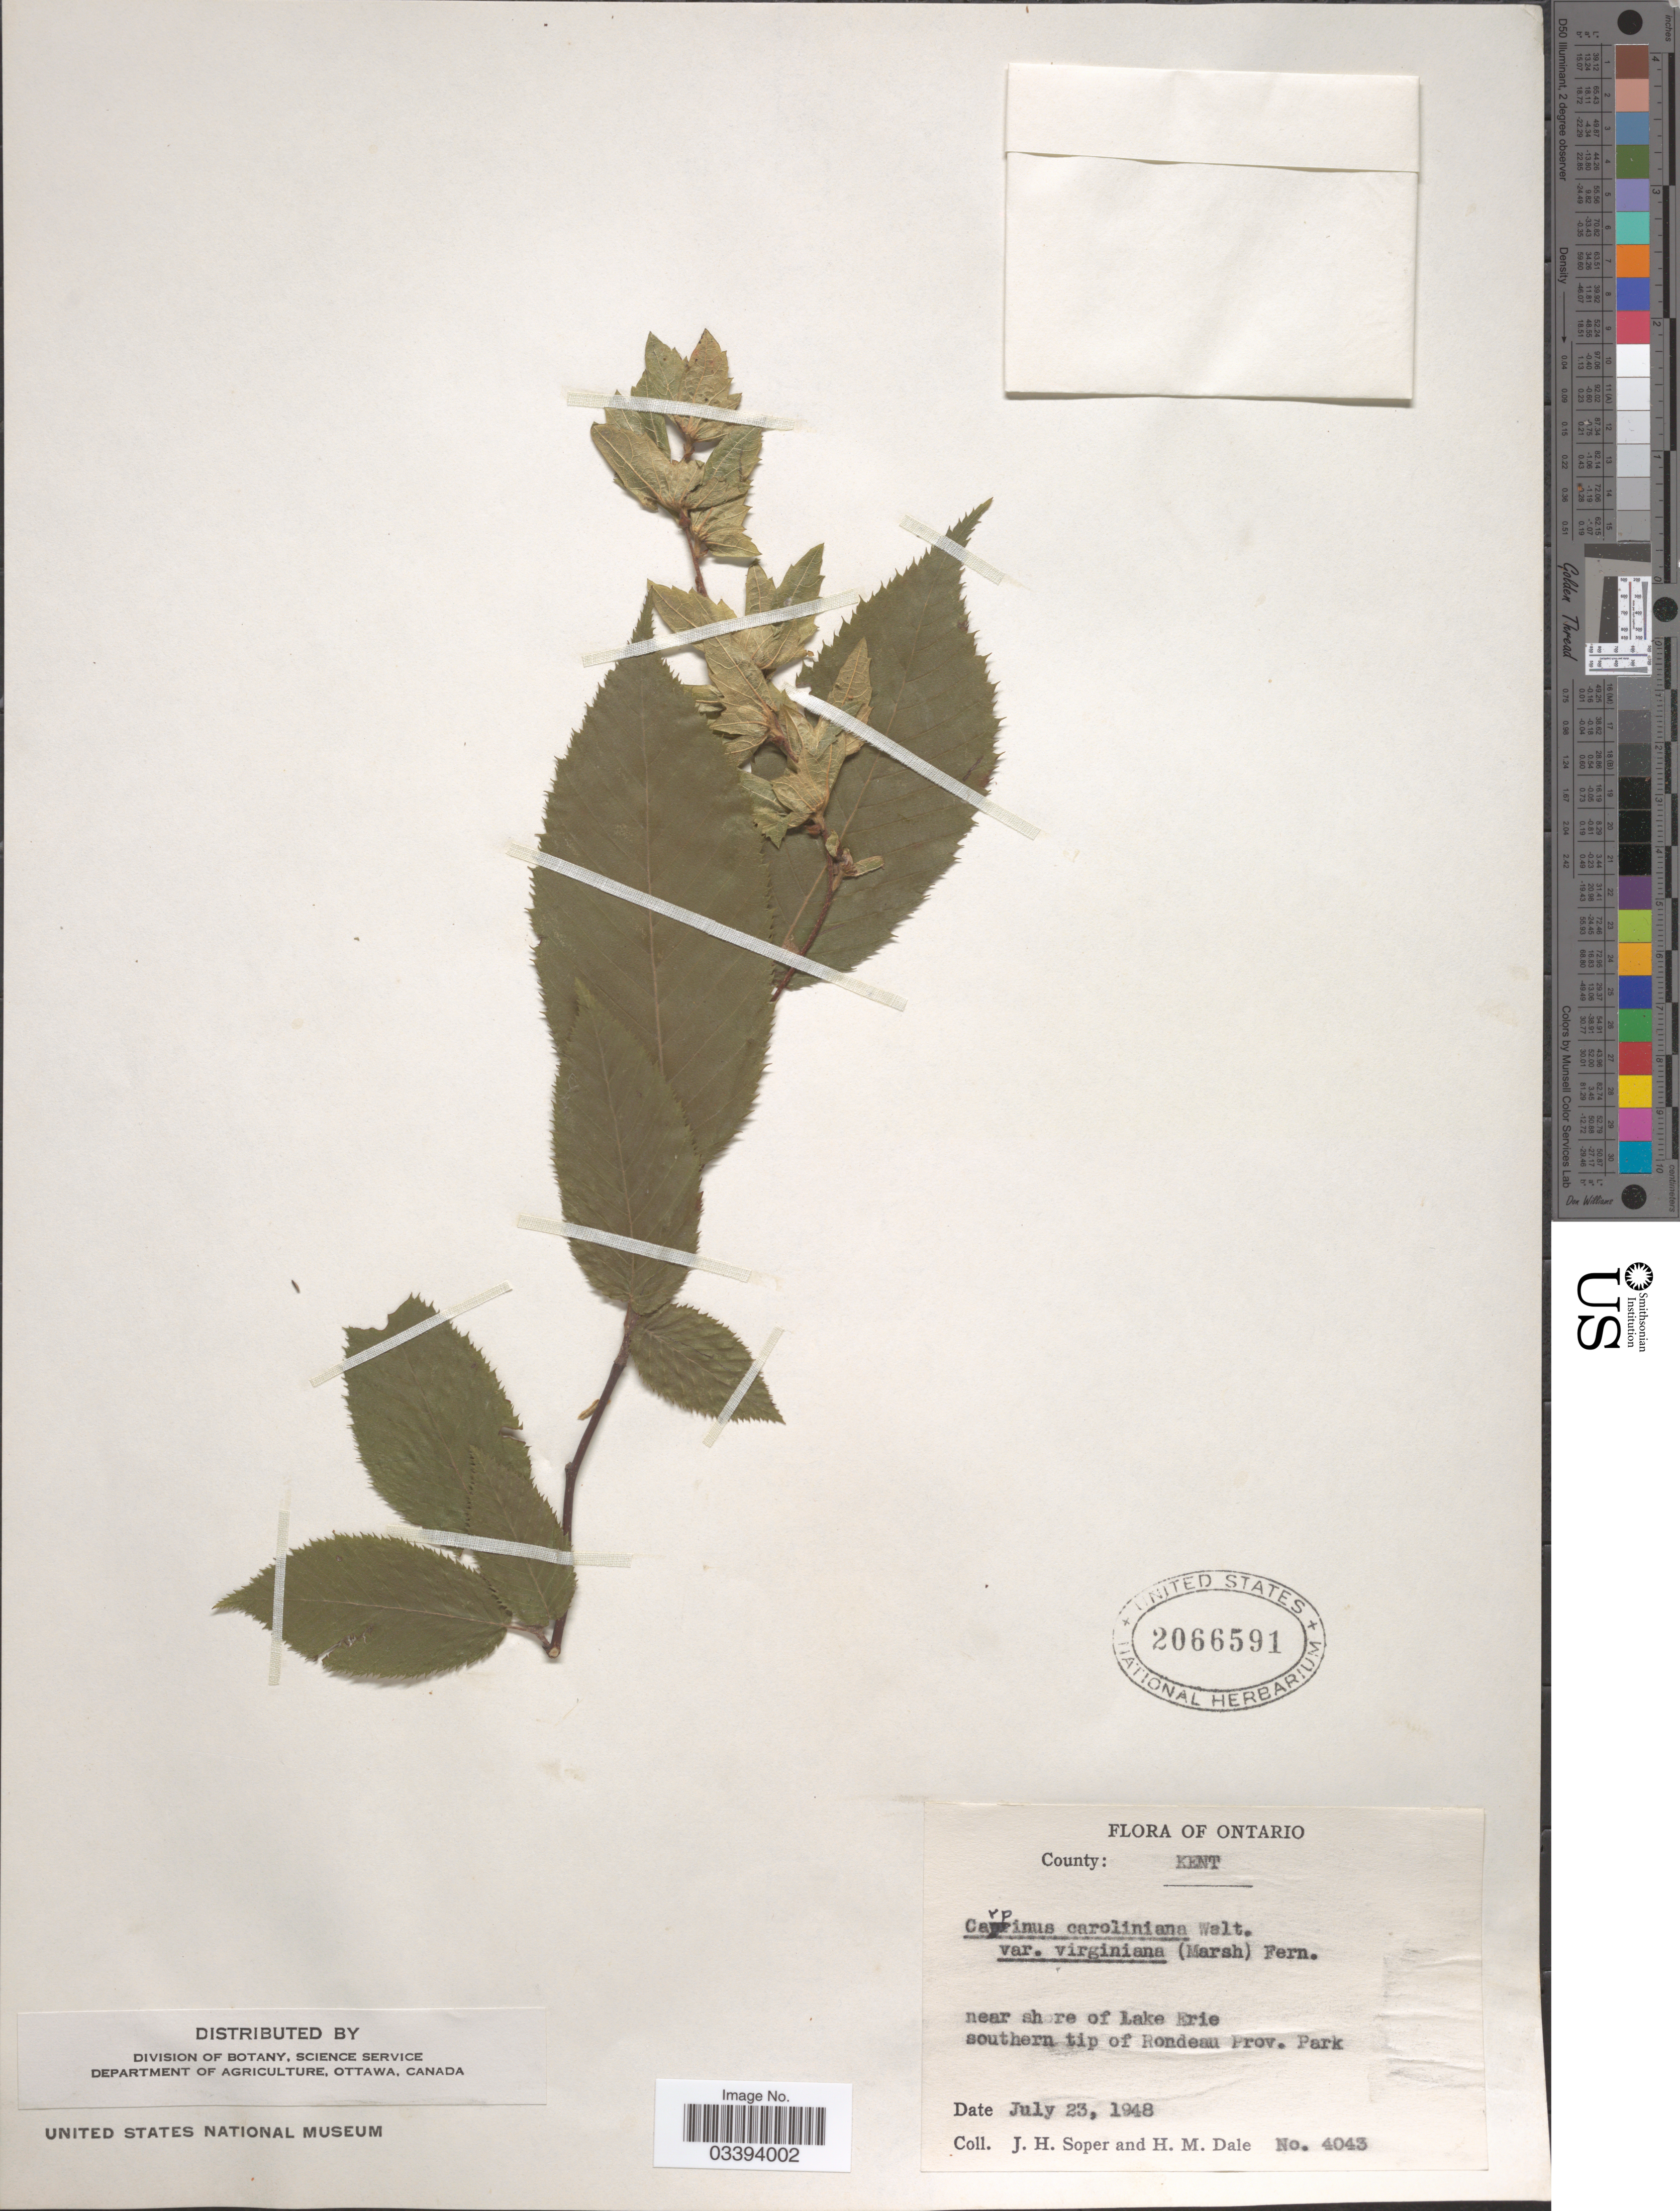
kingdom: Plantae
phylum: Tracheophyta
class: Magnoliopsida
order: Fagales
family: Betulaceae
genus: Carpinus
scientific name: Carpinus caroliniana subsp. virginiana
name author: (Marshall) Furlow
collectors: J. H. Soper & H. M. Dale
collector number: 4043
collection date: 1948-07-23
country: Canada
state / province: Ontario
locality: County: Kent. Near shore of Lake Erie, southern tip of Rondeau Prov. Park.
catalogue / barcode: US 2066591